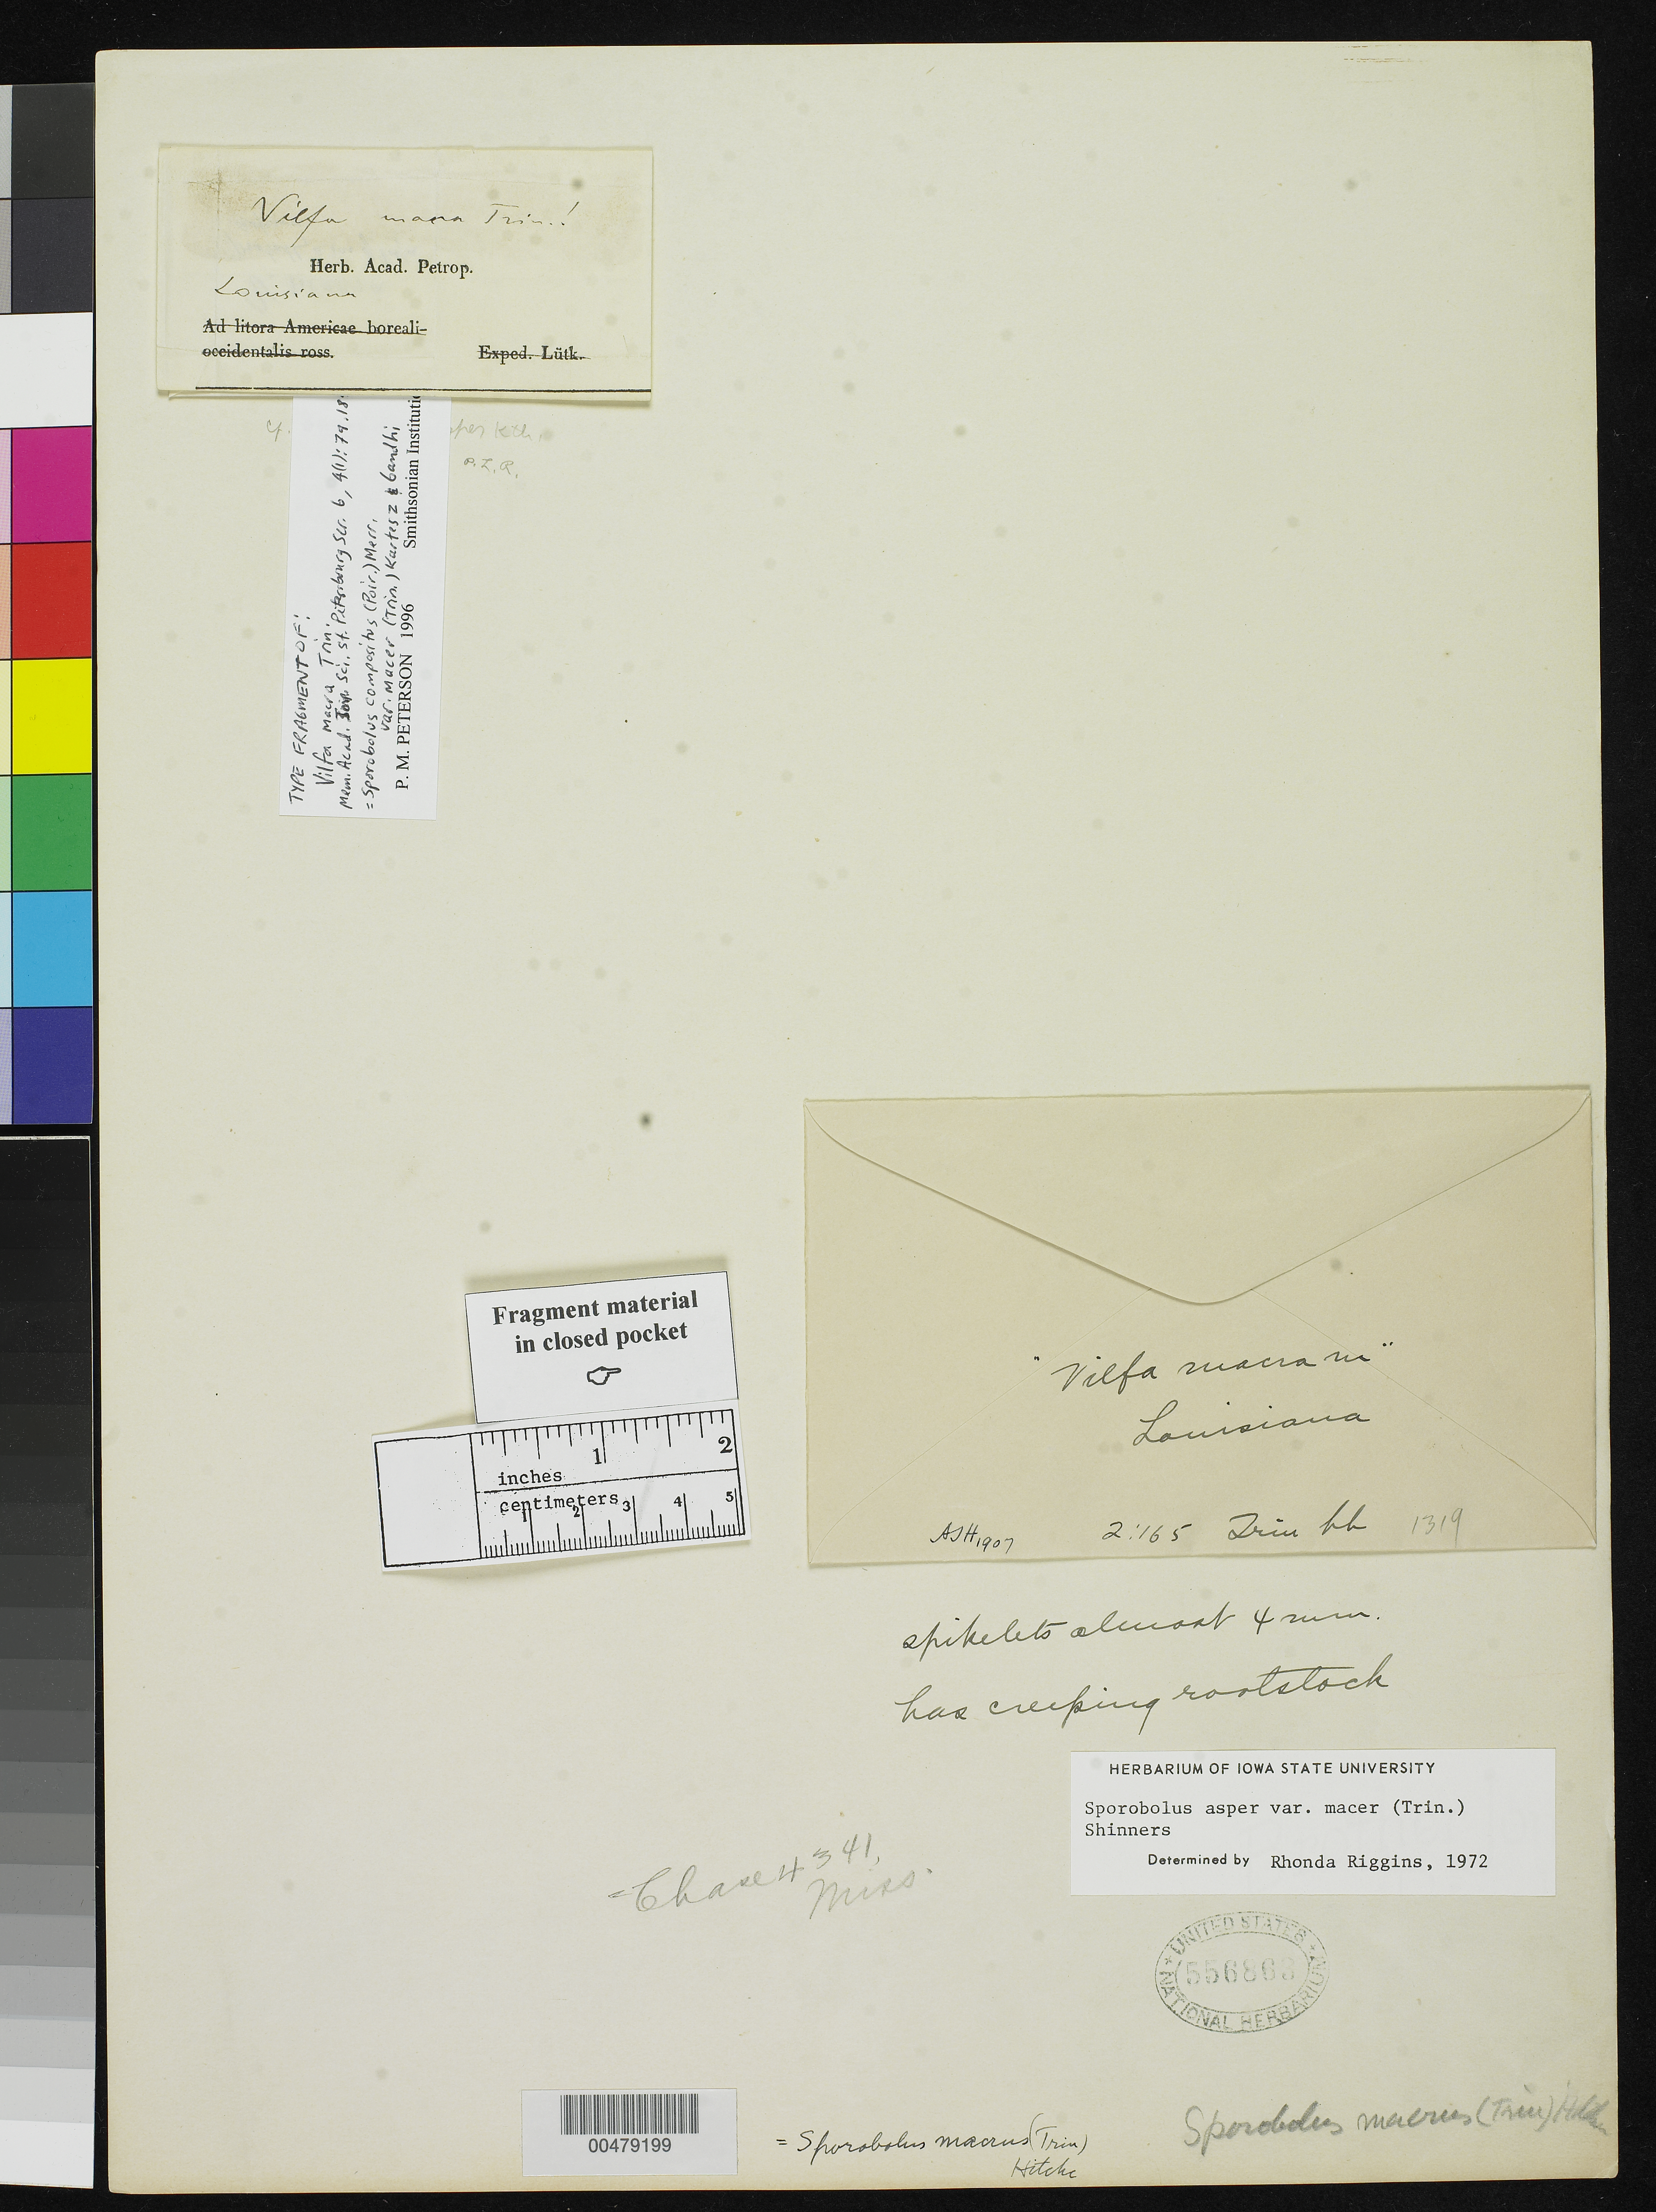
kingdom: Plantae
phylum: Tracheophyta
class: Liliopsida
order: Poales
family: Poaceae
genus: Vilfa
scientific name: Vilfa macra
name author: Trin.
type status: Type Fragment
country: United States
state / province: Louisiana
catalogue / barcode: US 556863